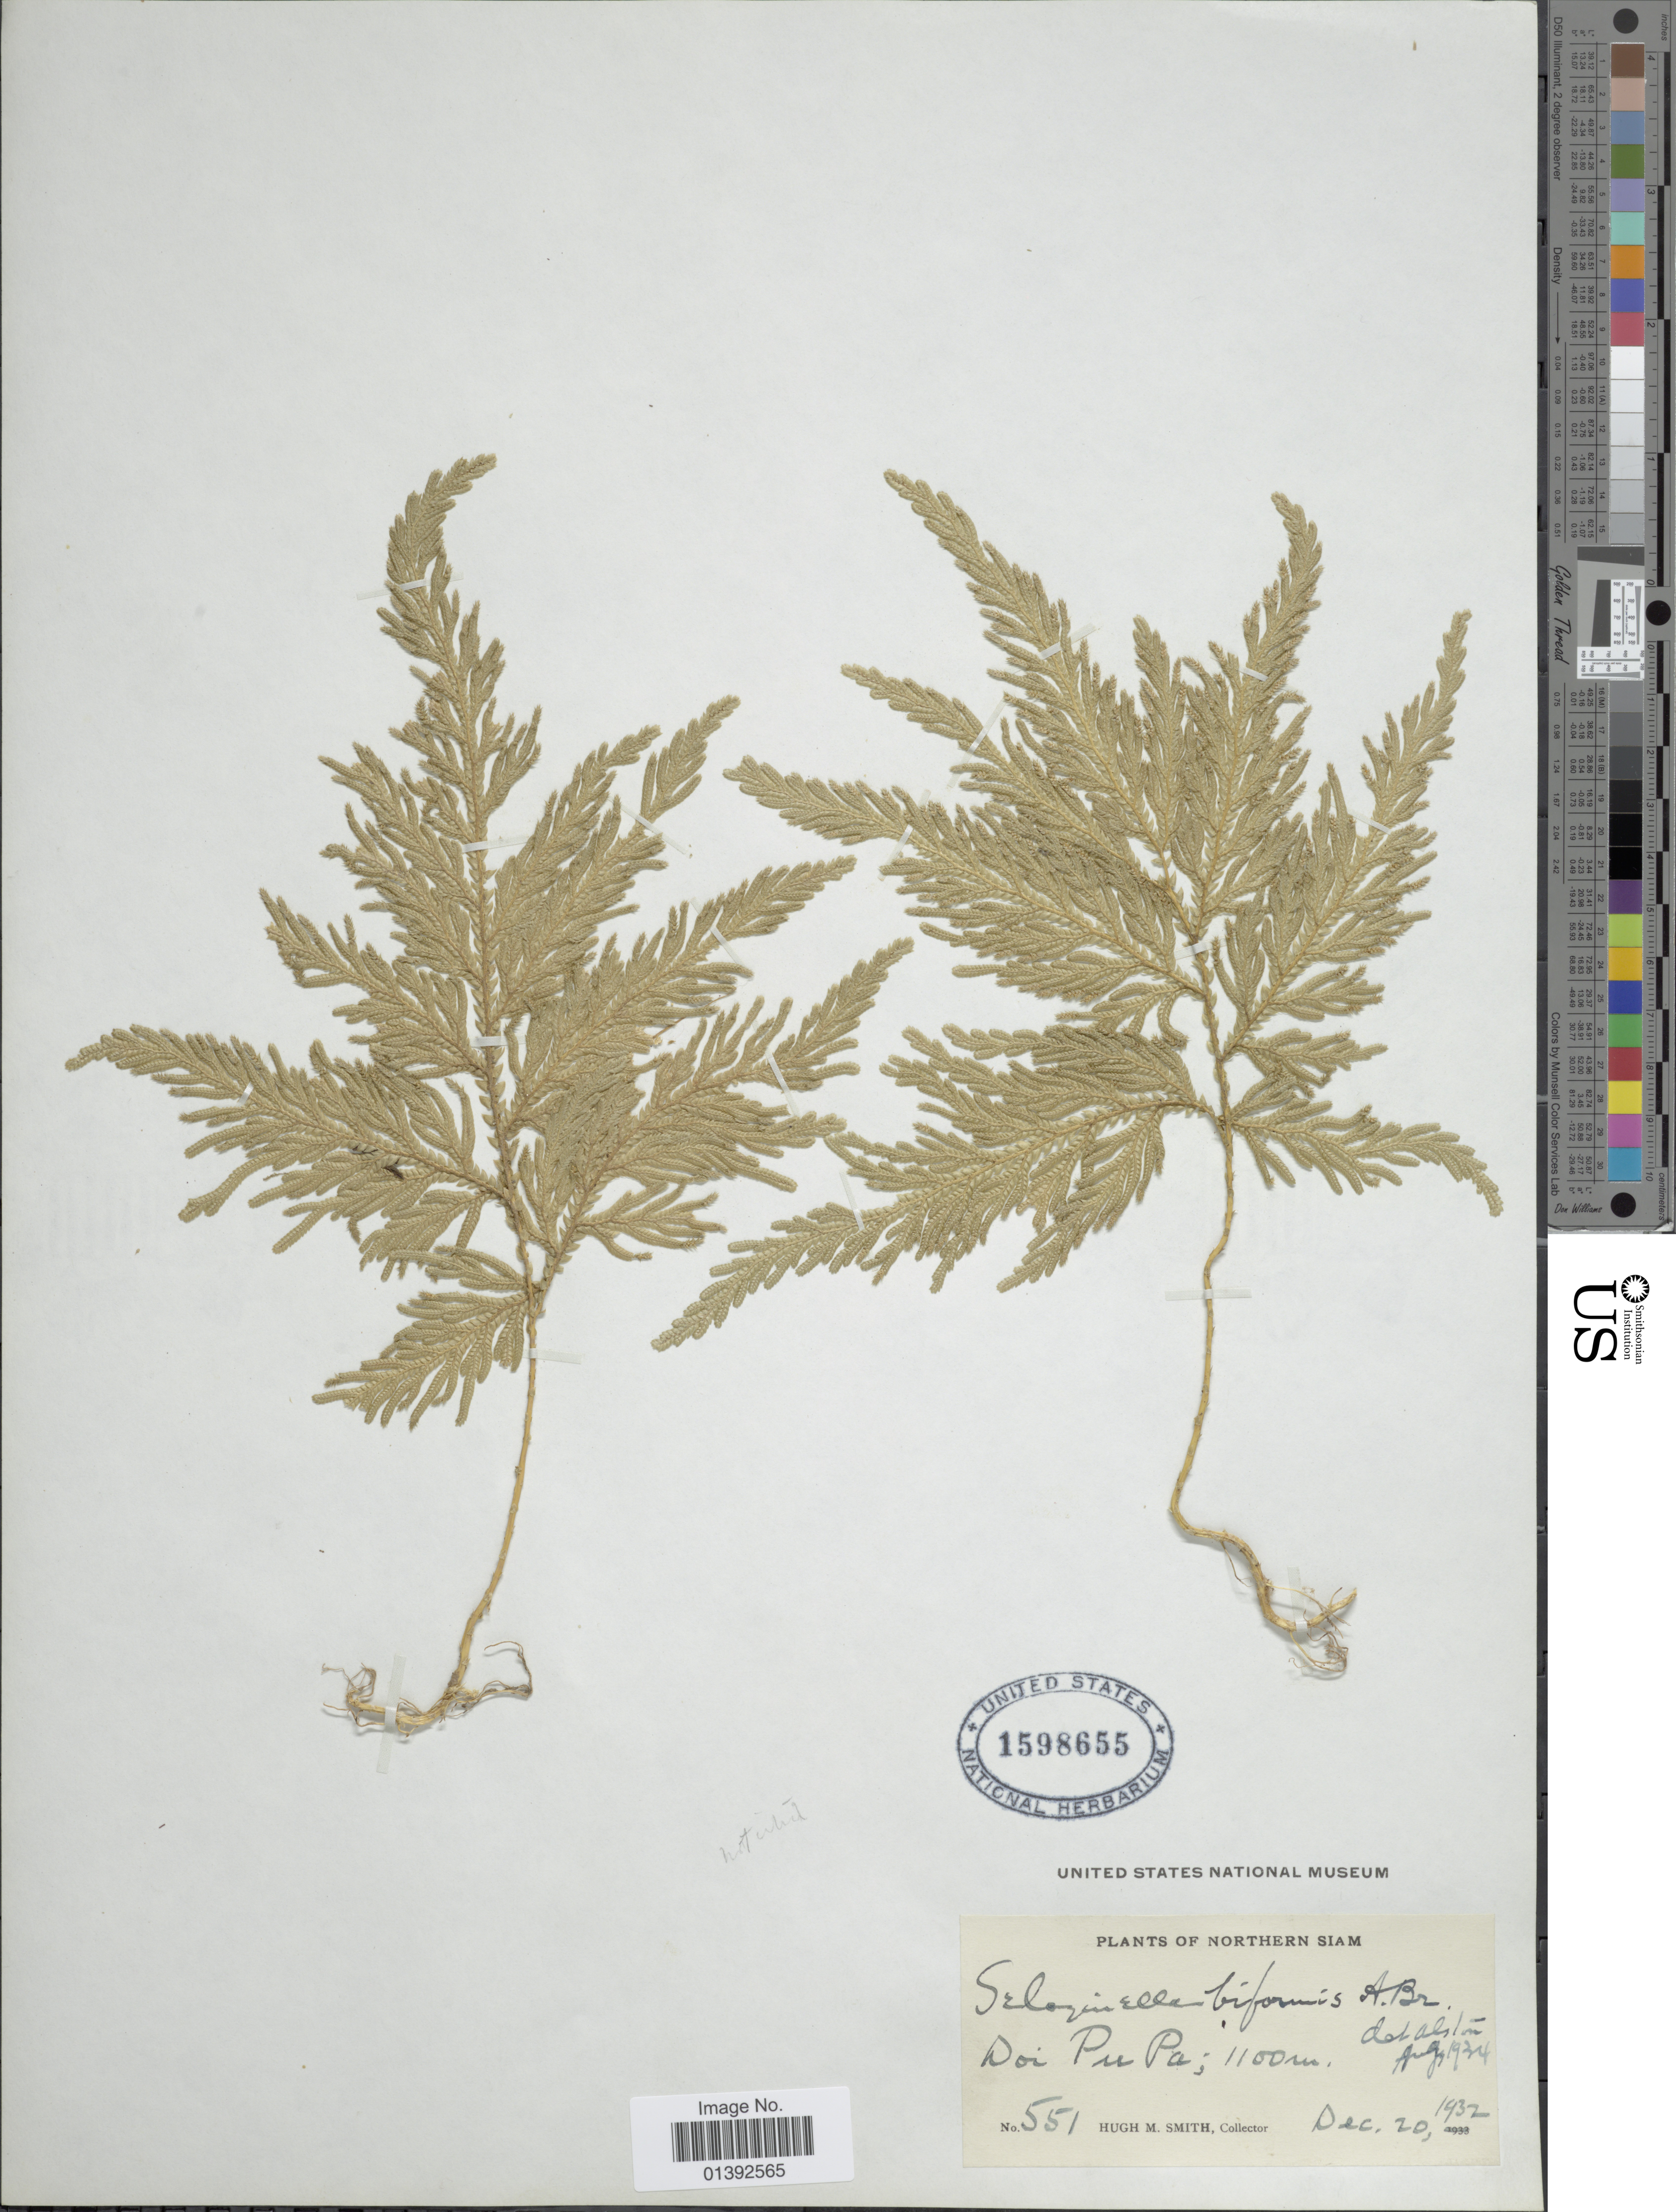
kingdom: Plantae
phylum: Tracheophyta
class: Lycopodiopsida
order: Selaginellales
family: Selaginellaceae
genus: Selaginella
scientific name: Selaginella biformis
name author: A. Braun ex Kuhn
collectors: H. M. Smith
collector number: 551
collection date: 1932-12-20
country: Thailand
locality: Northern Siam, Doi Pu Pa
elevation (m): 1100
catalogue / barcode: US 1598655